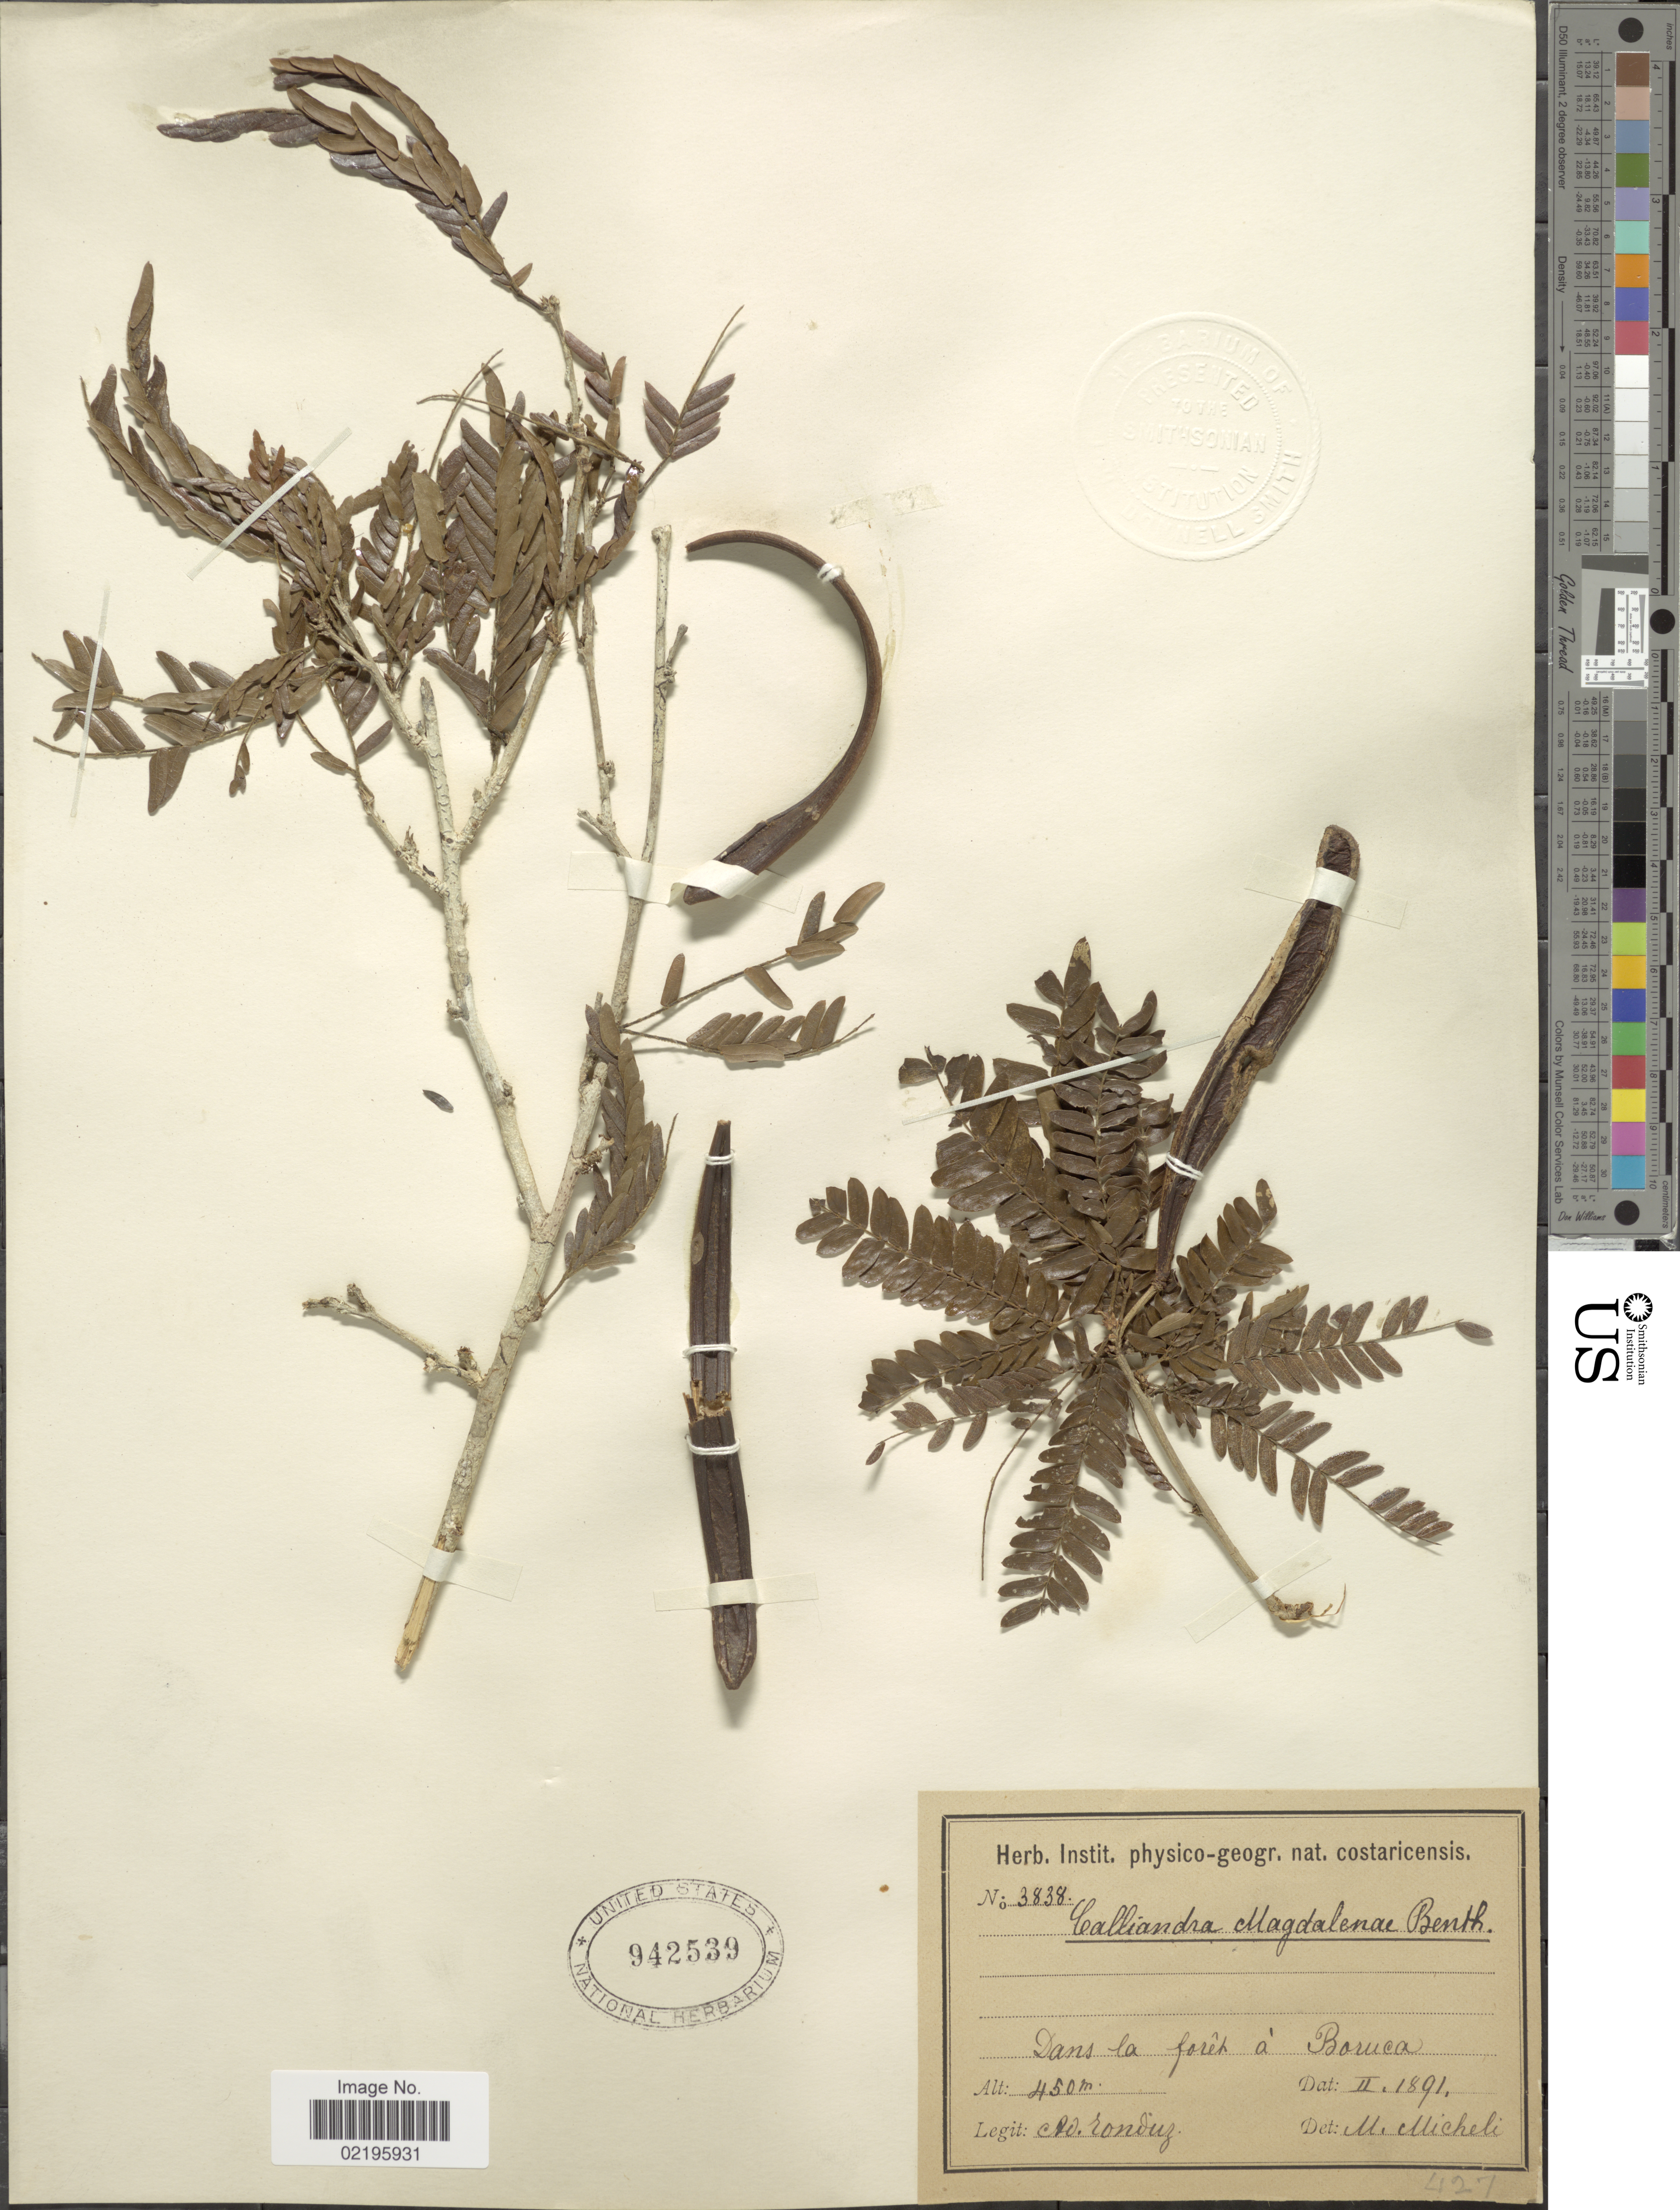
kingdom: Plantae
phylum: Tracheophyta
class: Magnoliopsida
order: Fabales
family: Fabaceae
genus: Calliandra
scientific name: Calliandra magdalenae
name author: (Bertero ex DC.) Benth.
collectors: A. Tonduz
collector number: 3838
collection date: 1891-02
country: Costa Rica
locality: Dans la foret a Boruca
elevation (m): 450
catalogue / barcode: US 942539